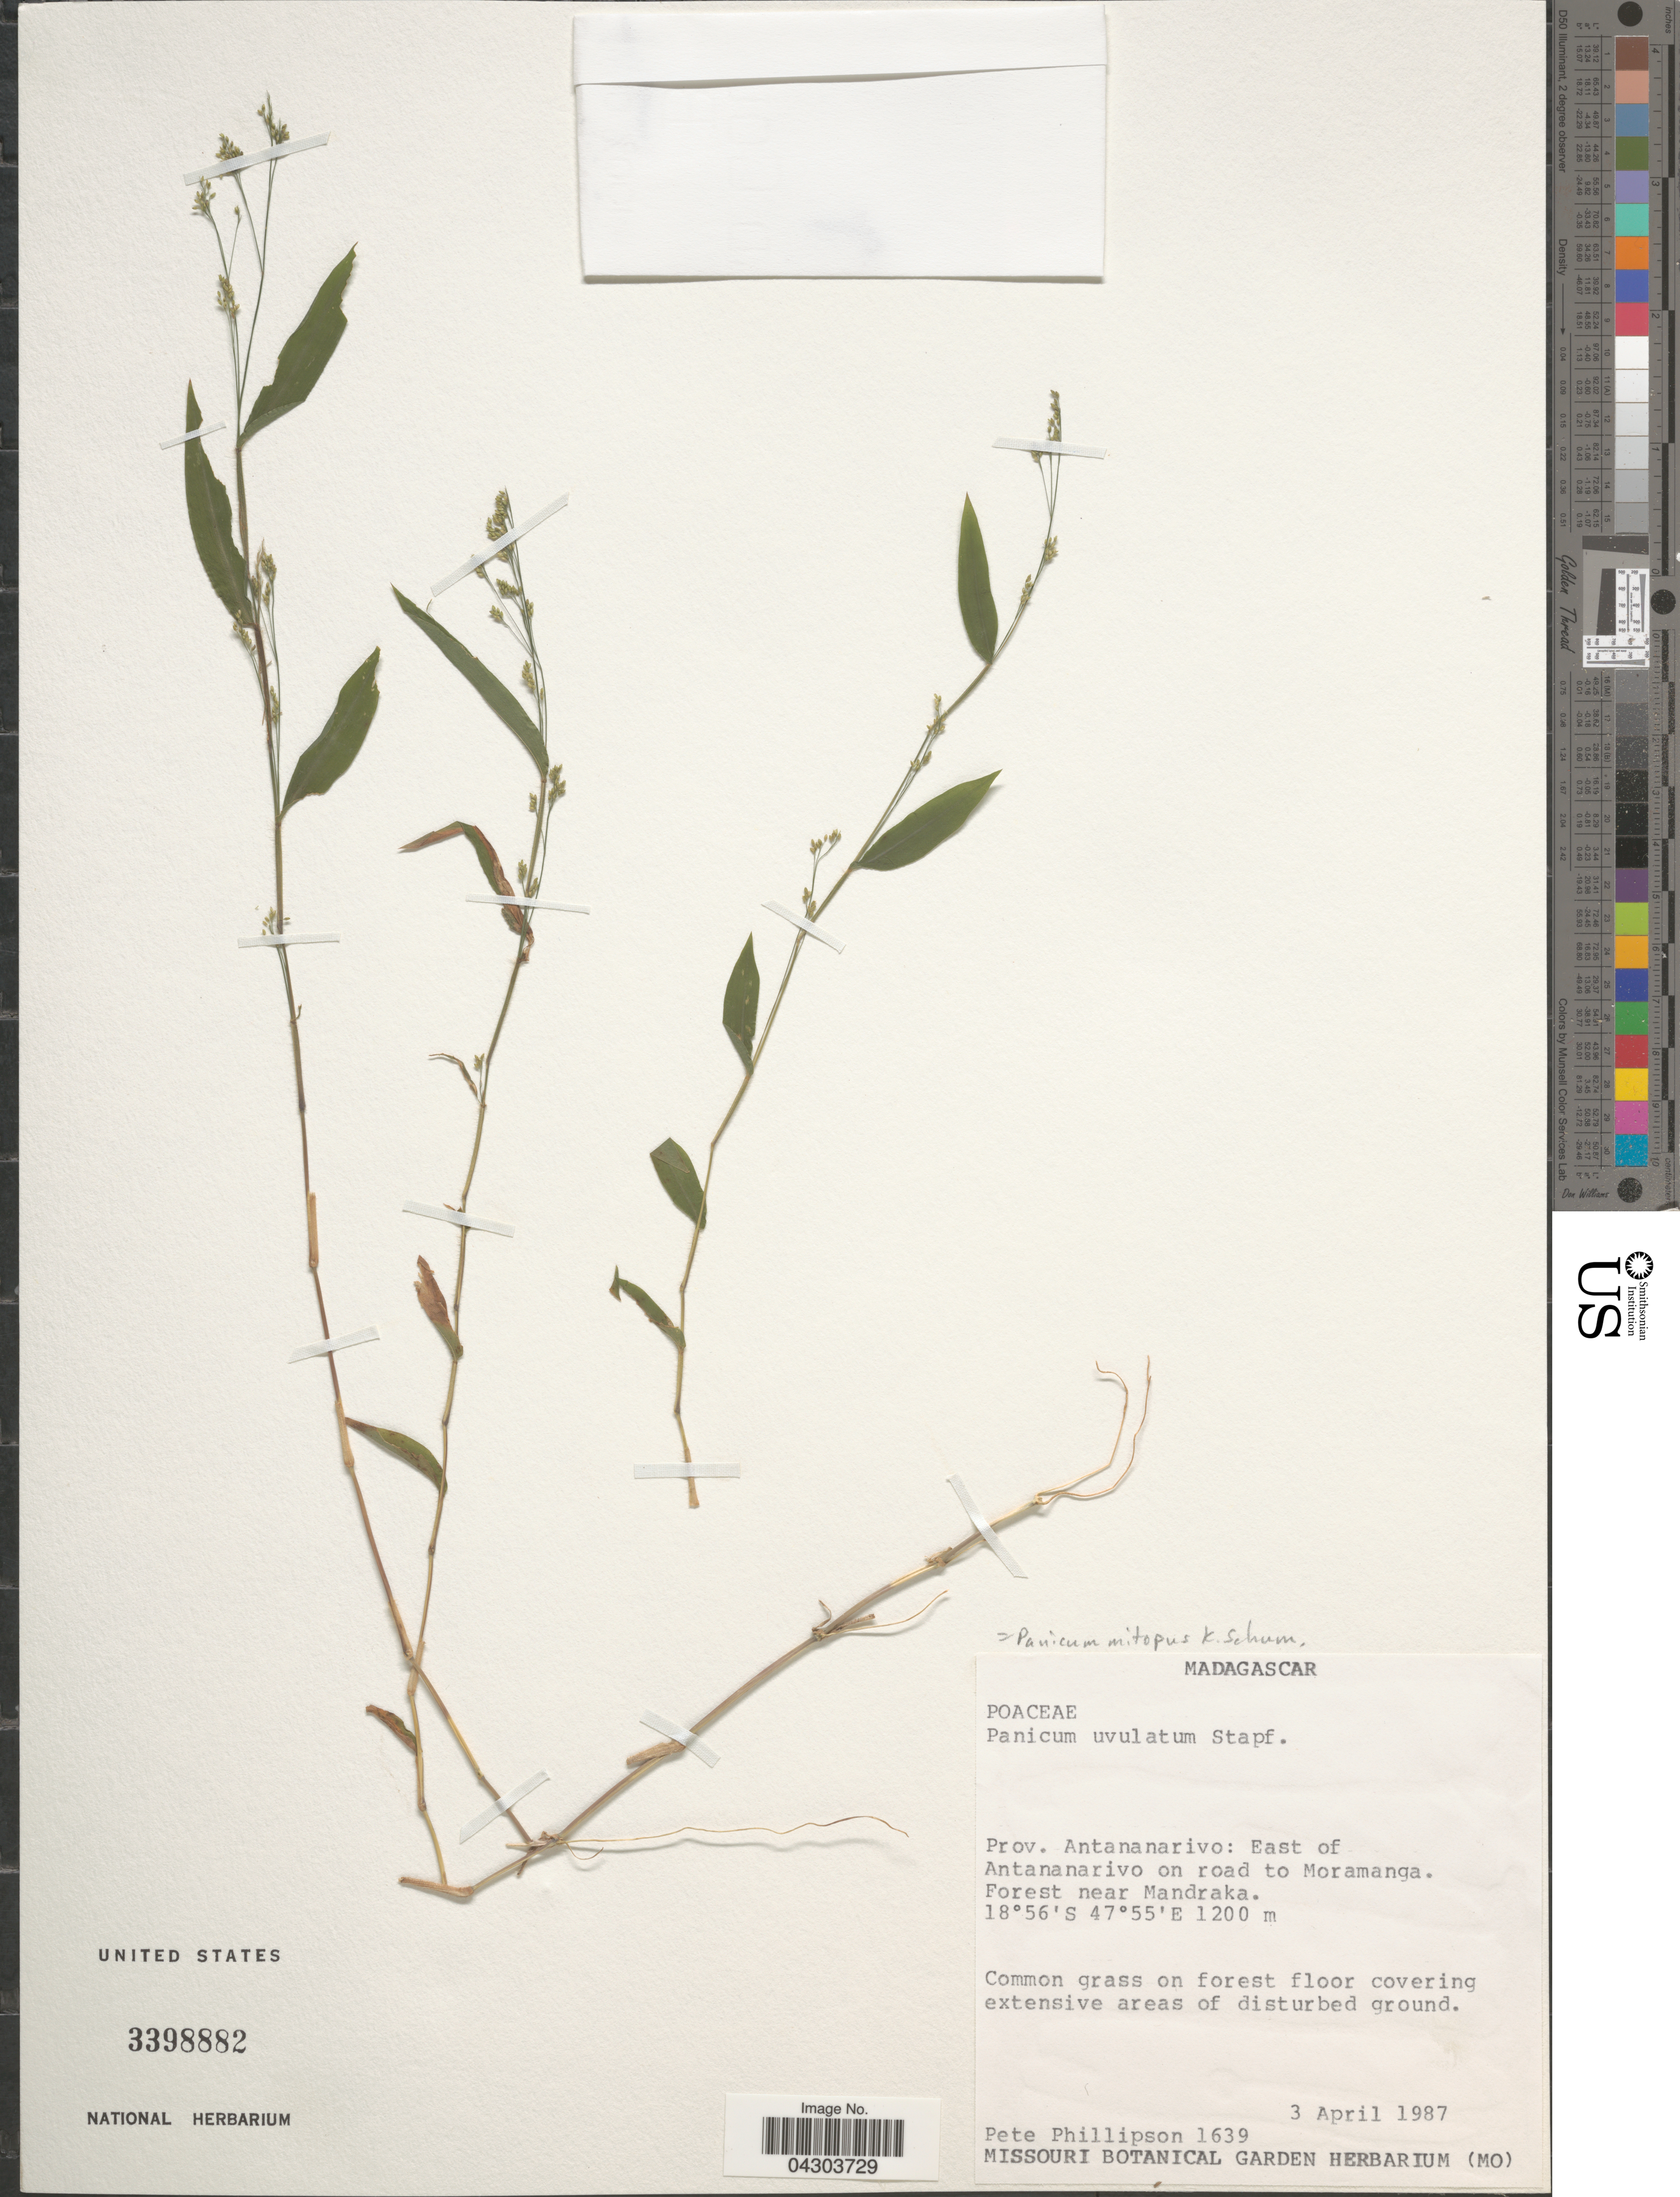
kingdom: Plantae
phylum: Tracheophyta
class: Liliopsida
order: Poales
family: Poaceae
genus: Panicum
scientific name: Panicum mitopus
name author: K. Schum.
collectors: P. B. Phillipson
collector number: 1639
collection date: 1987-04-03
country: Madagascar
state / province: Analamanga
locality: East of Antanarivo on road to Moramanga. Forest near Mandraka.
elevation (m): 1200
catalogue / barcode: US 3398882